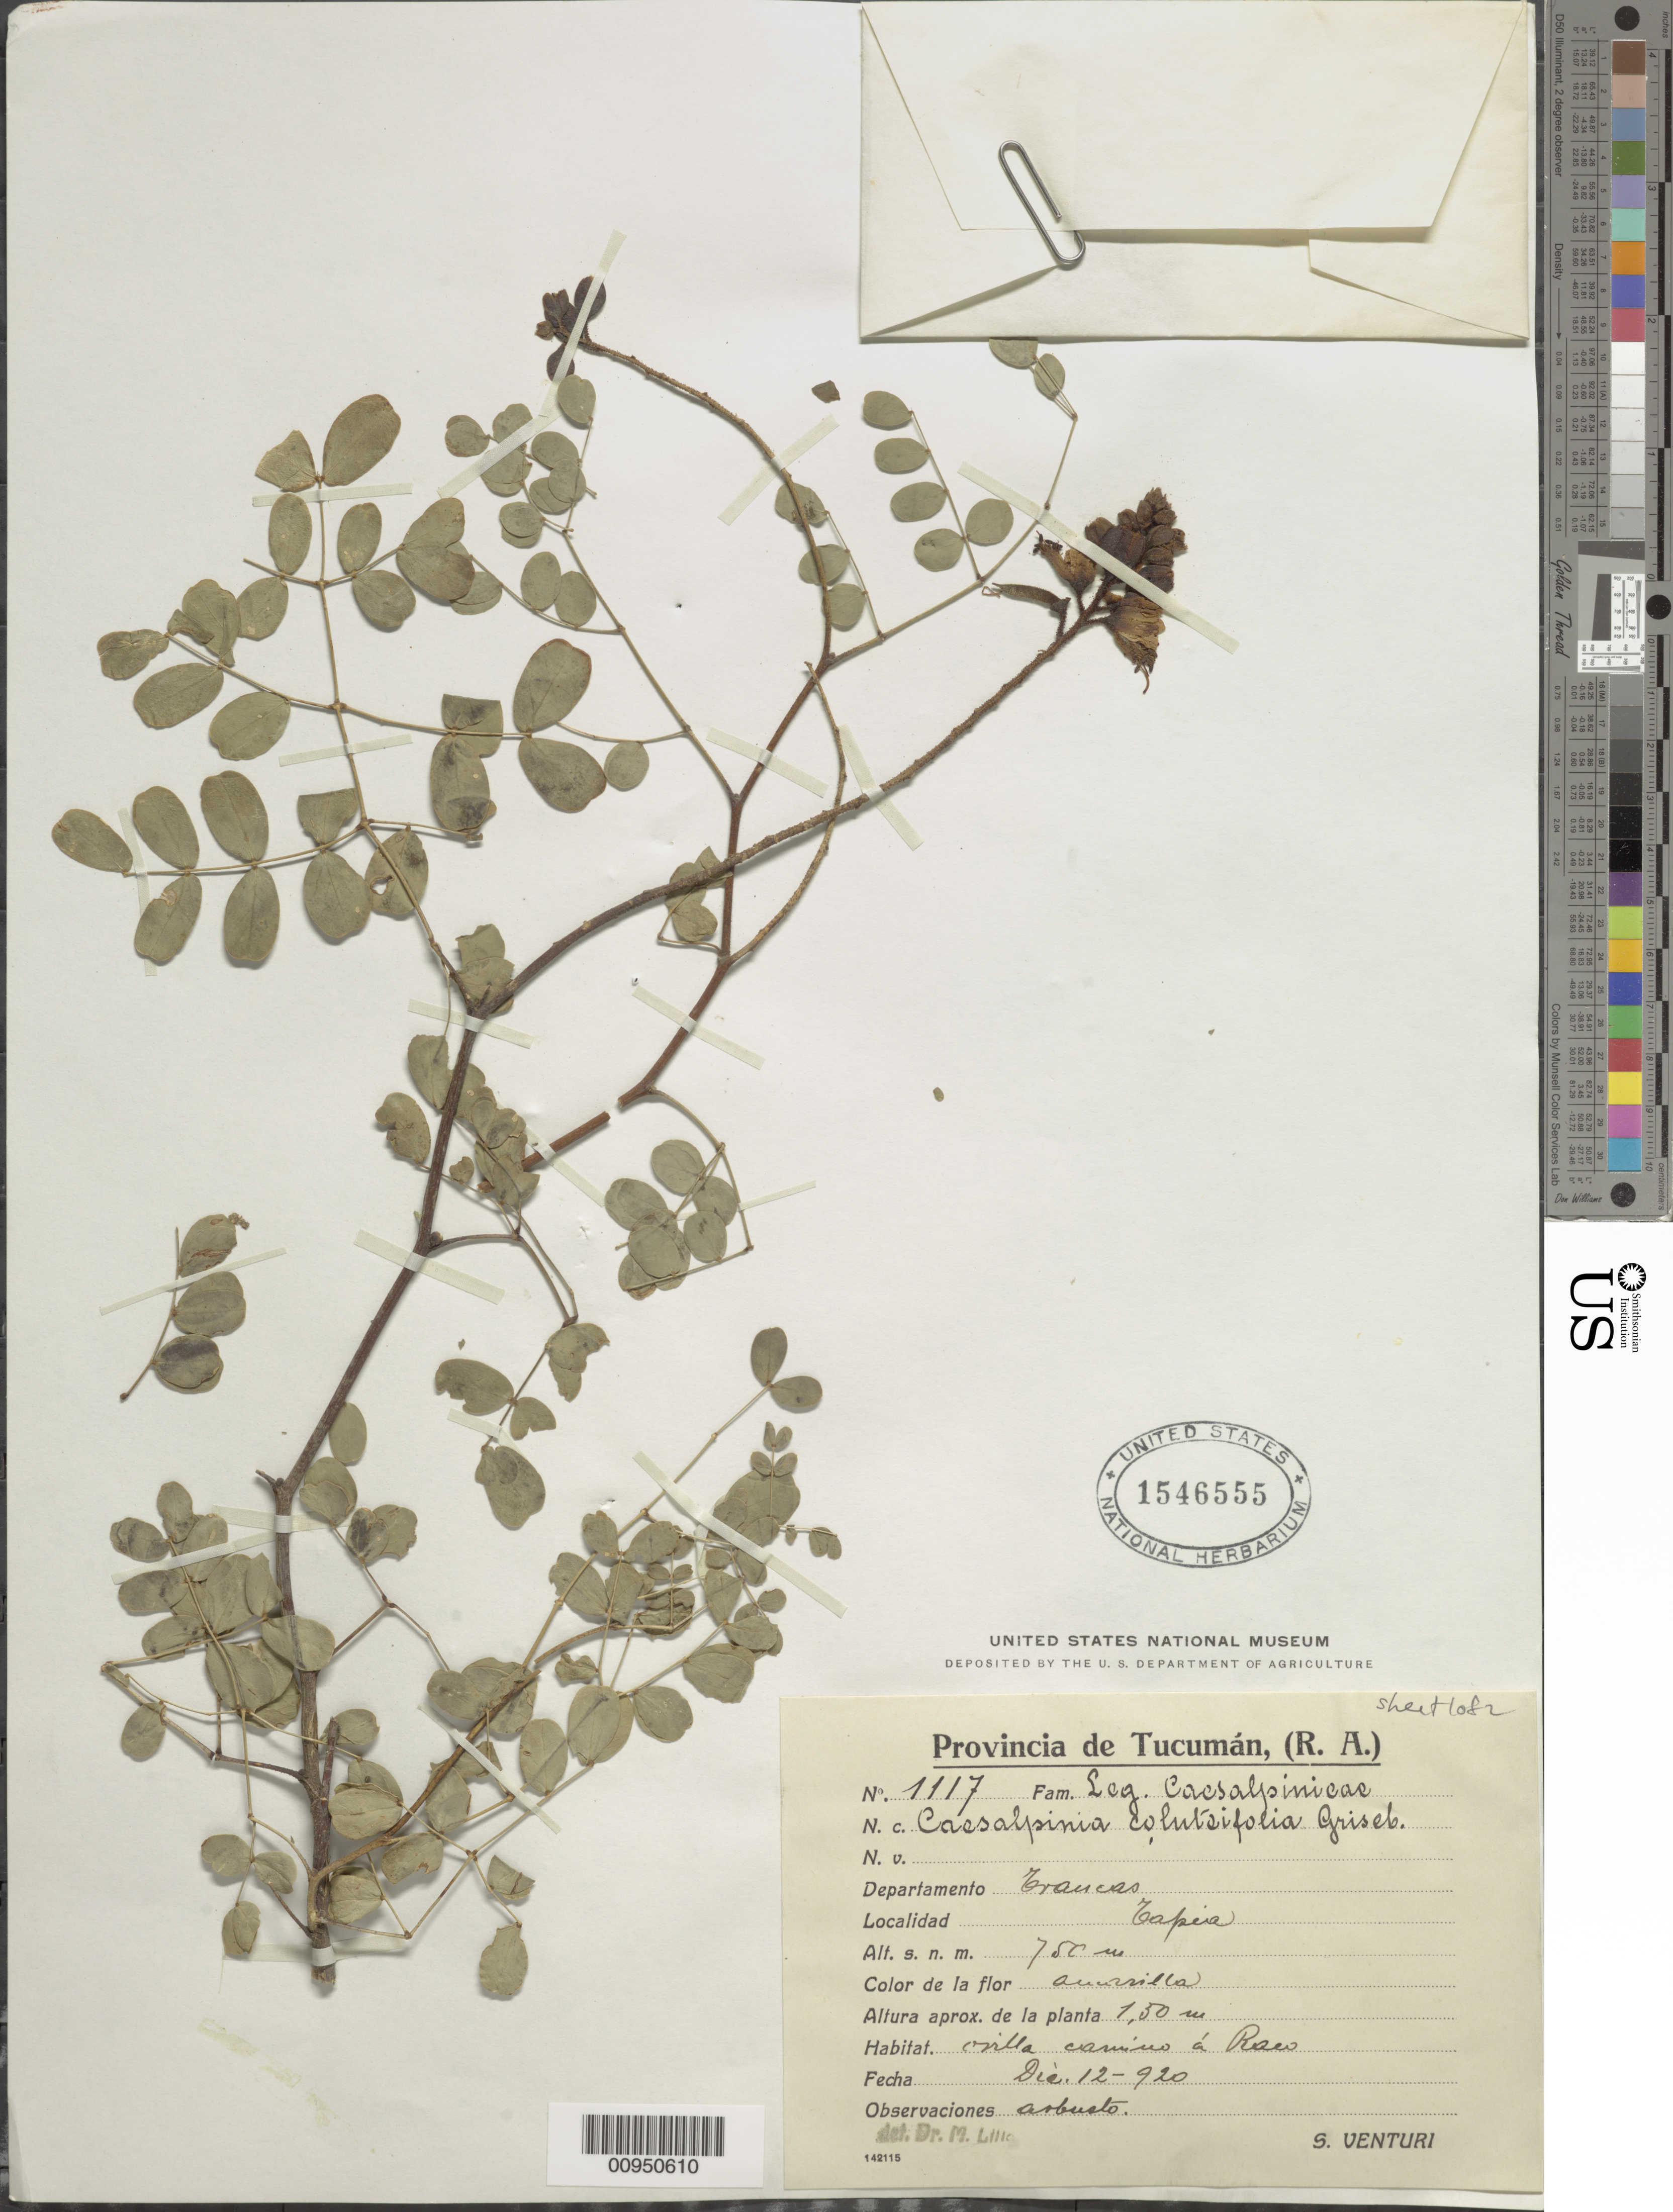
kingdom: Plantae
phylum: Tracheophyta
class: Magnoliopsida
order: Fabales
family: Fabaceae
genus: Erythrostemon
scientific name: Erythrostemon coluteifolius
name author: (Griseb.) Gagnon & G.P. Lewis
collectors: S. Venturi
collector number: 1117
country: Argentina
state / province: Tucumán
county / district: Graneros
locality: Capira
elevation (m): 750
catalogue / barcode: US 1546555